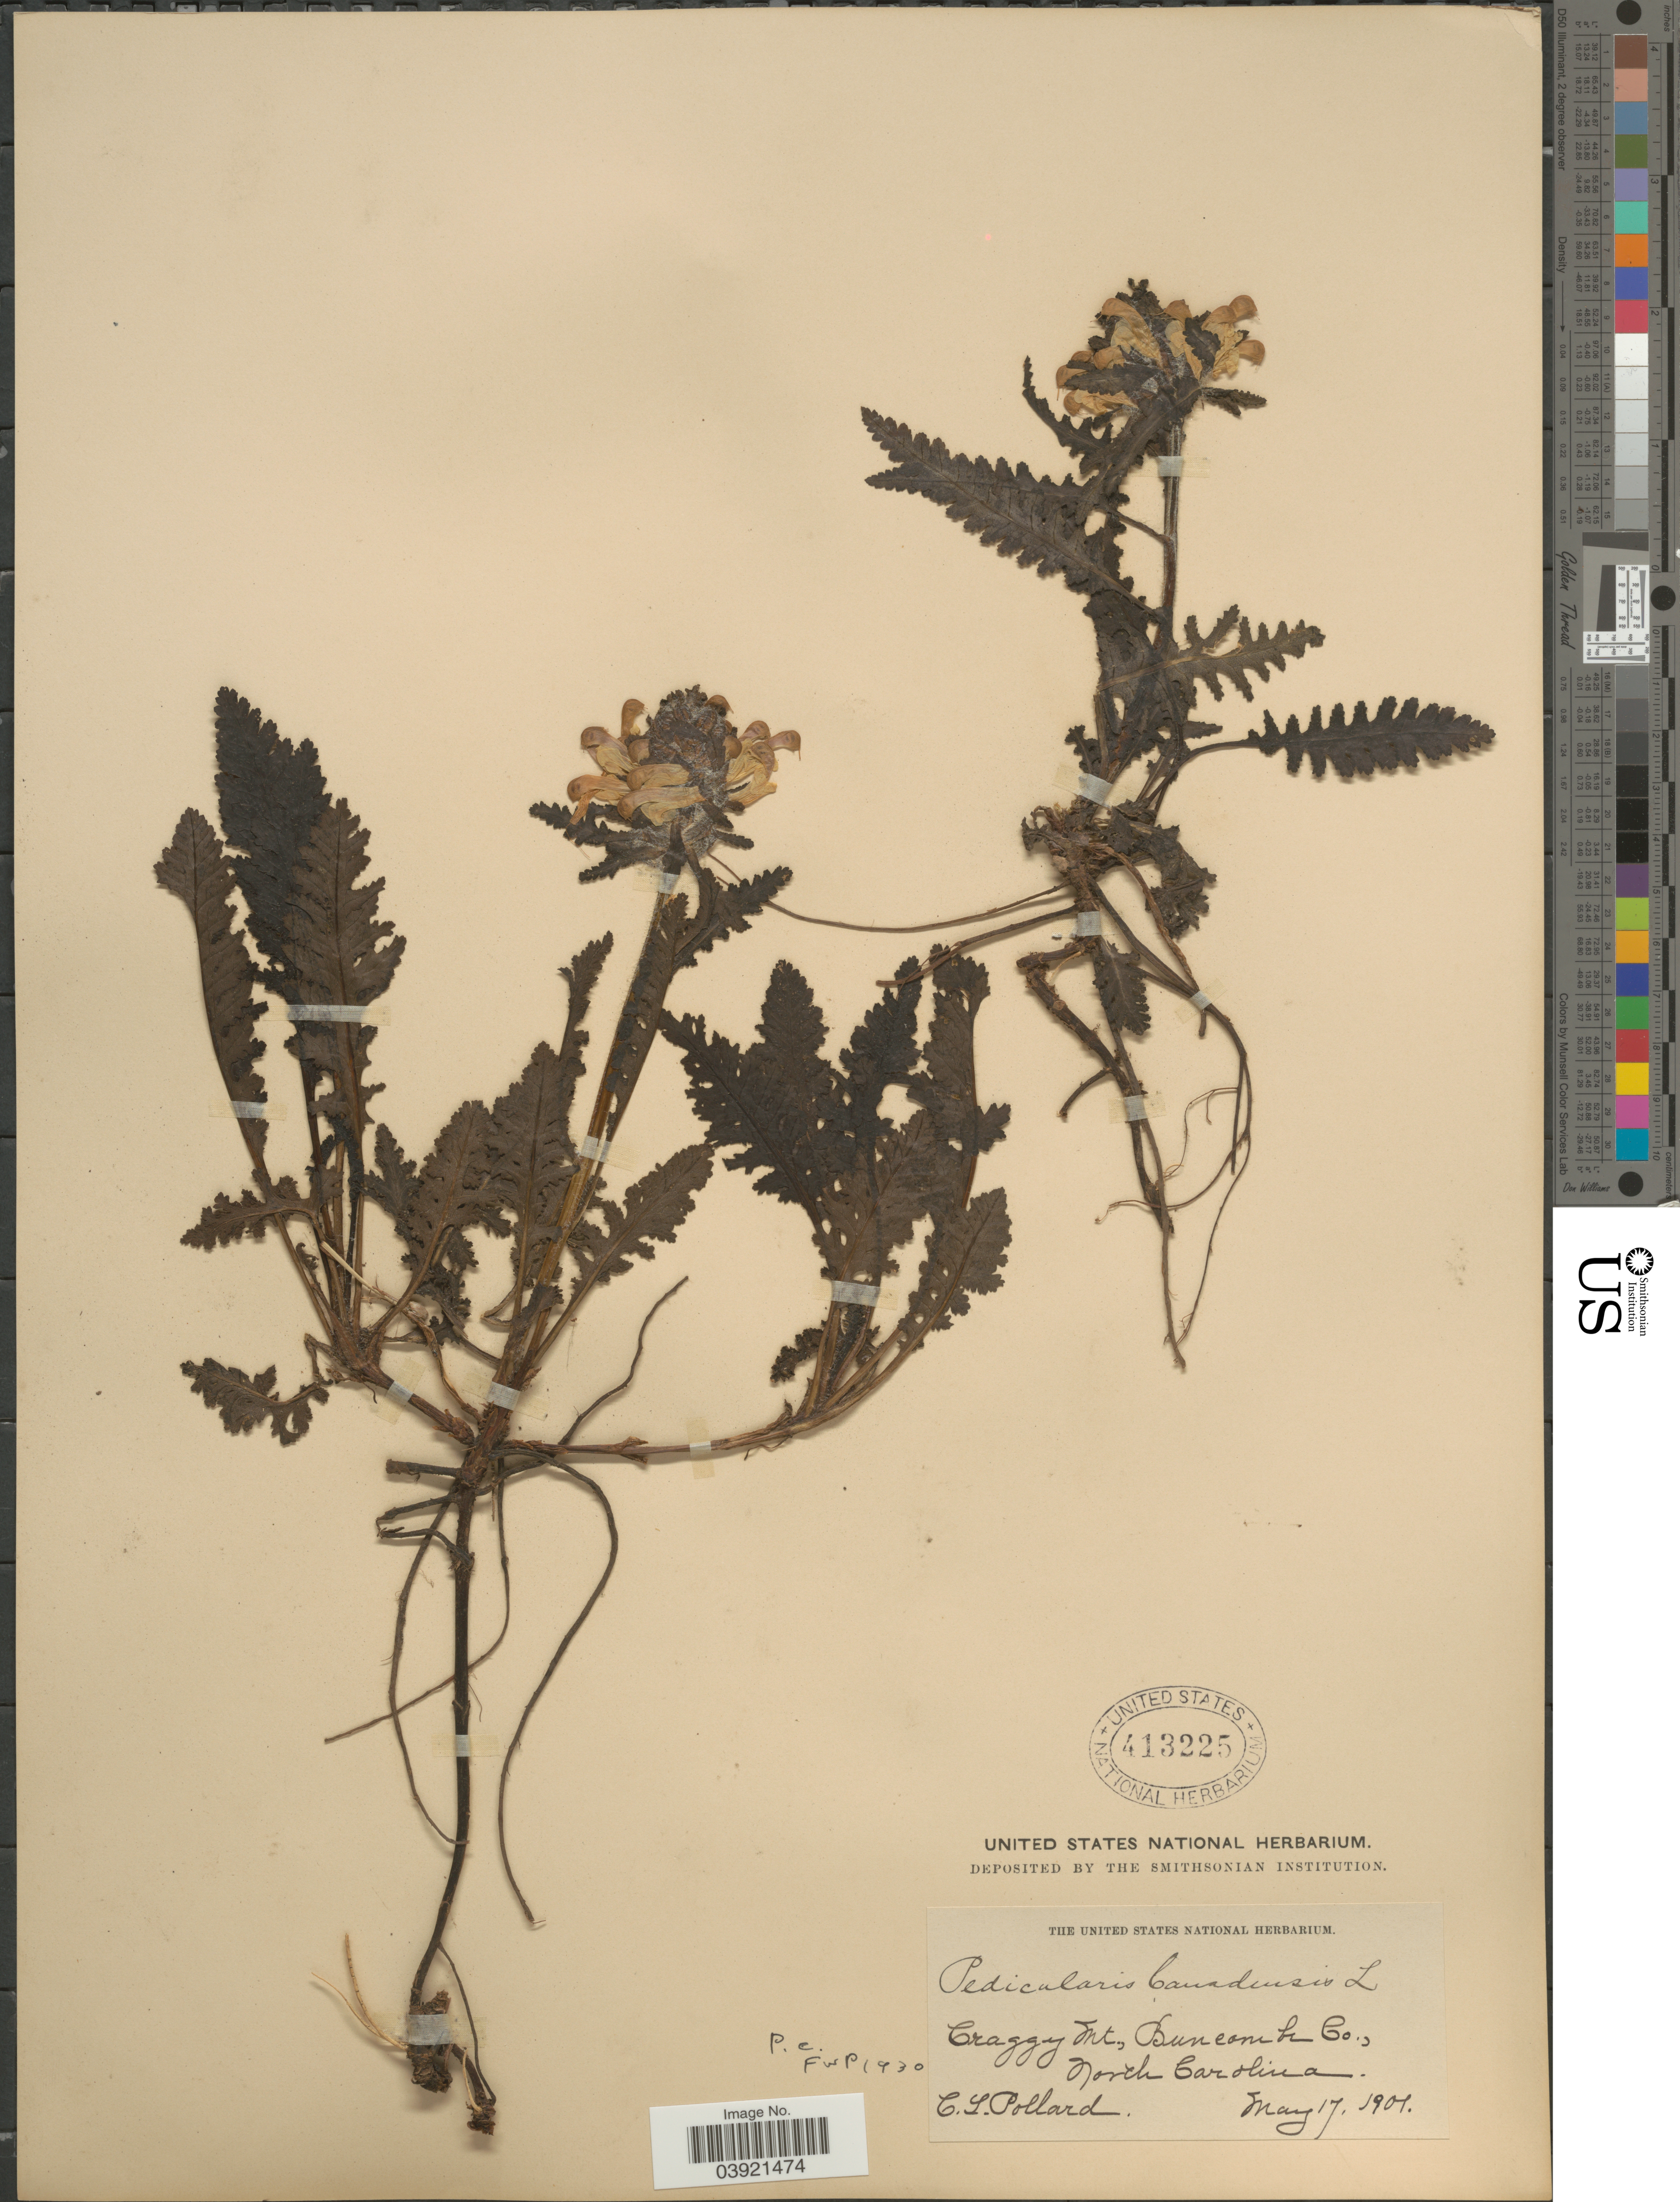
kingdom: Plantae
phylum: Tracheophyta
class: Magnoliopsida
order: Lamiales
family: Orobanchaceae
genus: Pedicularis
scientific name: Pedicularis canadensis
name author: L.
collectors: C. L. Pollard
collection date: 1901-05-17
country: United States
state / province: North Carolina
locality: Craggy Mt., Buncombe Co.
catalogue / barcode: US 413225